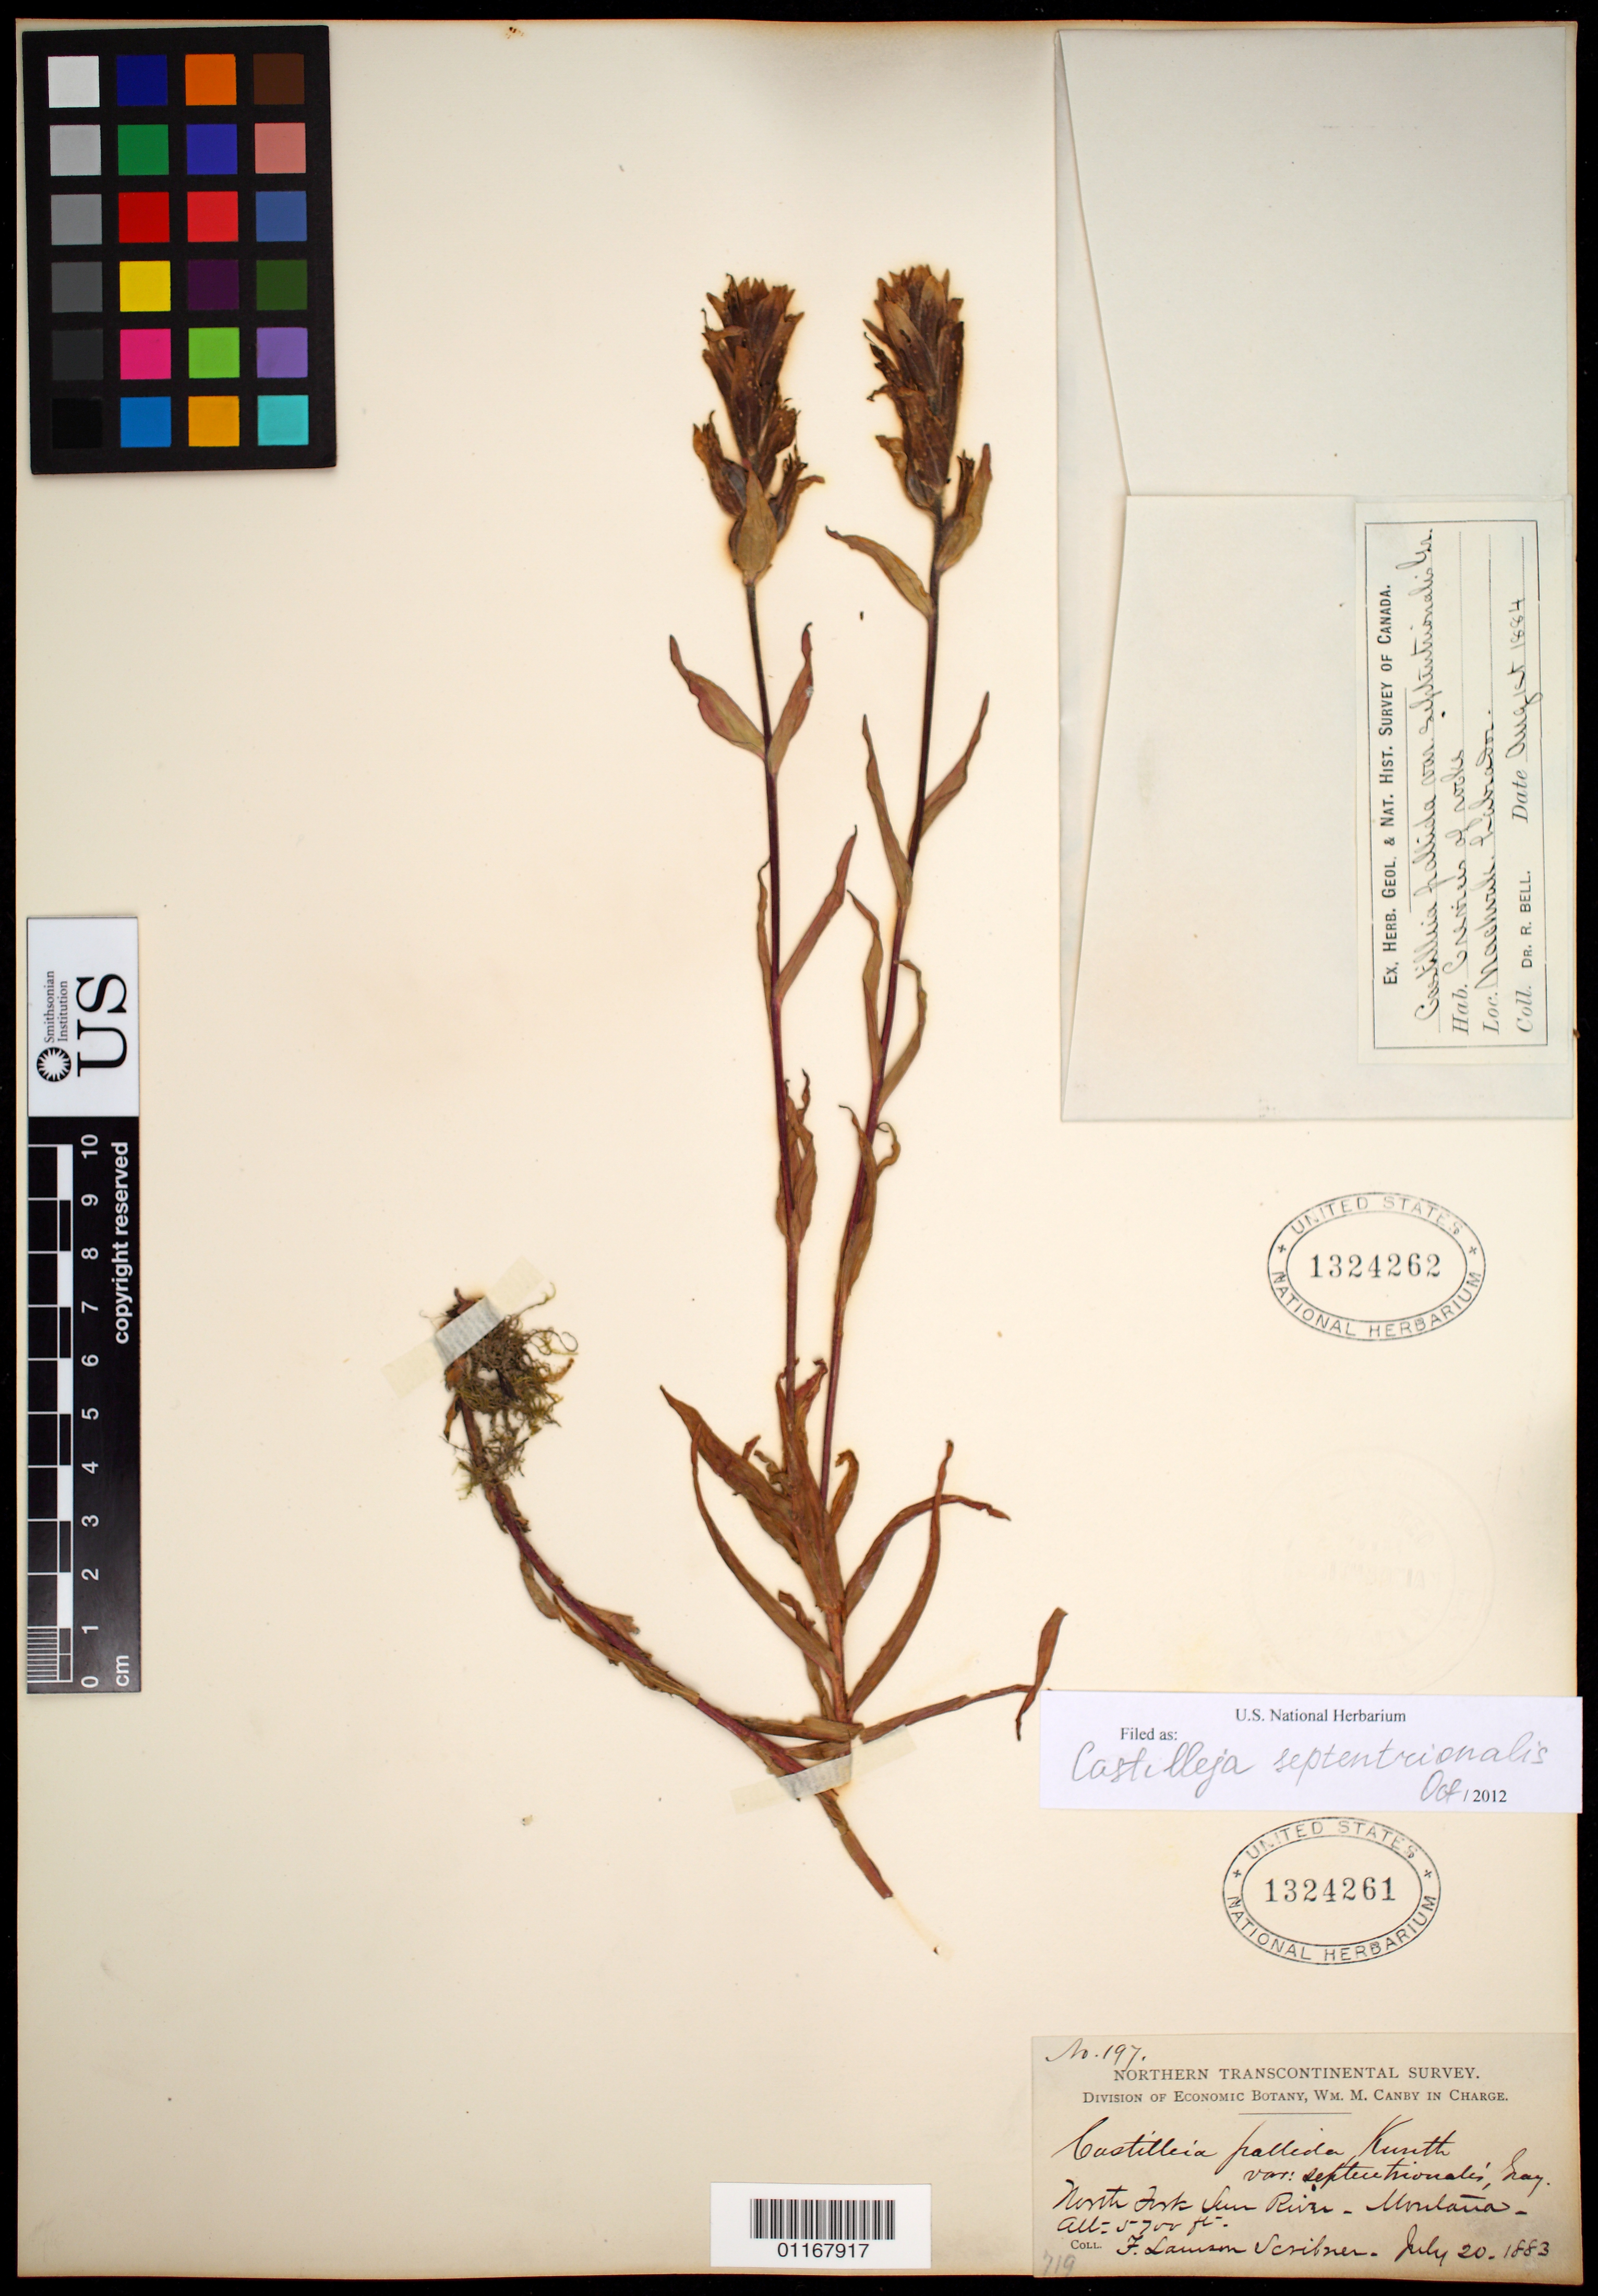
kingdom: Plantae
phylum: Tracheophyta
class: Magnoliopsida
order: Lamiales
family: Orobanchaceae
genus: Castilleja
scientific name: Castilleja septentrionalis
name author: Lindl.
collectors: F. L. Scribner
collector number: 197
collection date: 1883-07-20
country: United States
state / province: Montana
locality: North Fork [Seen] River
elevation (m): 1737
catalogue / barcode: US 1324261